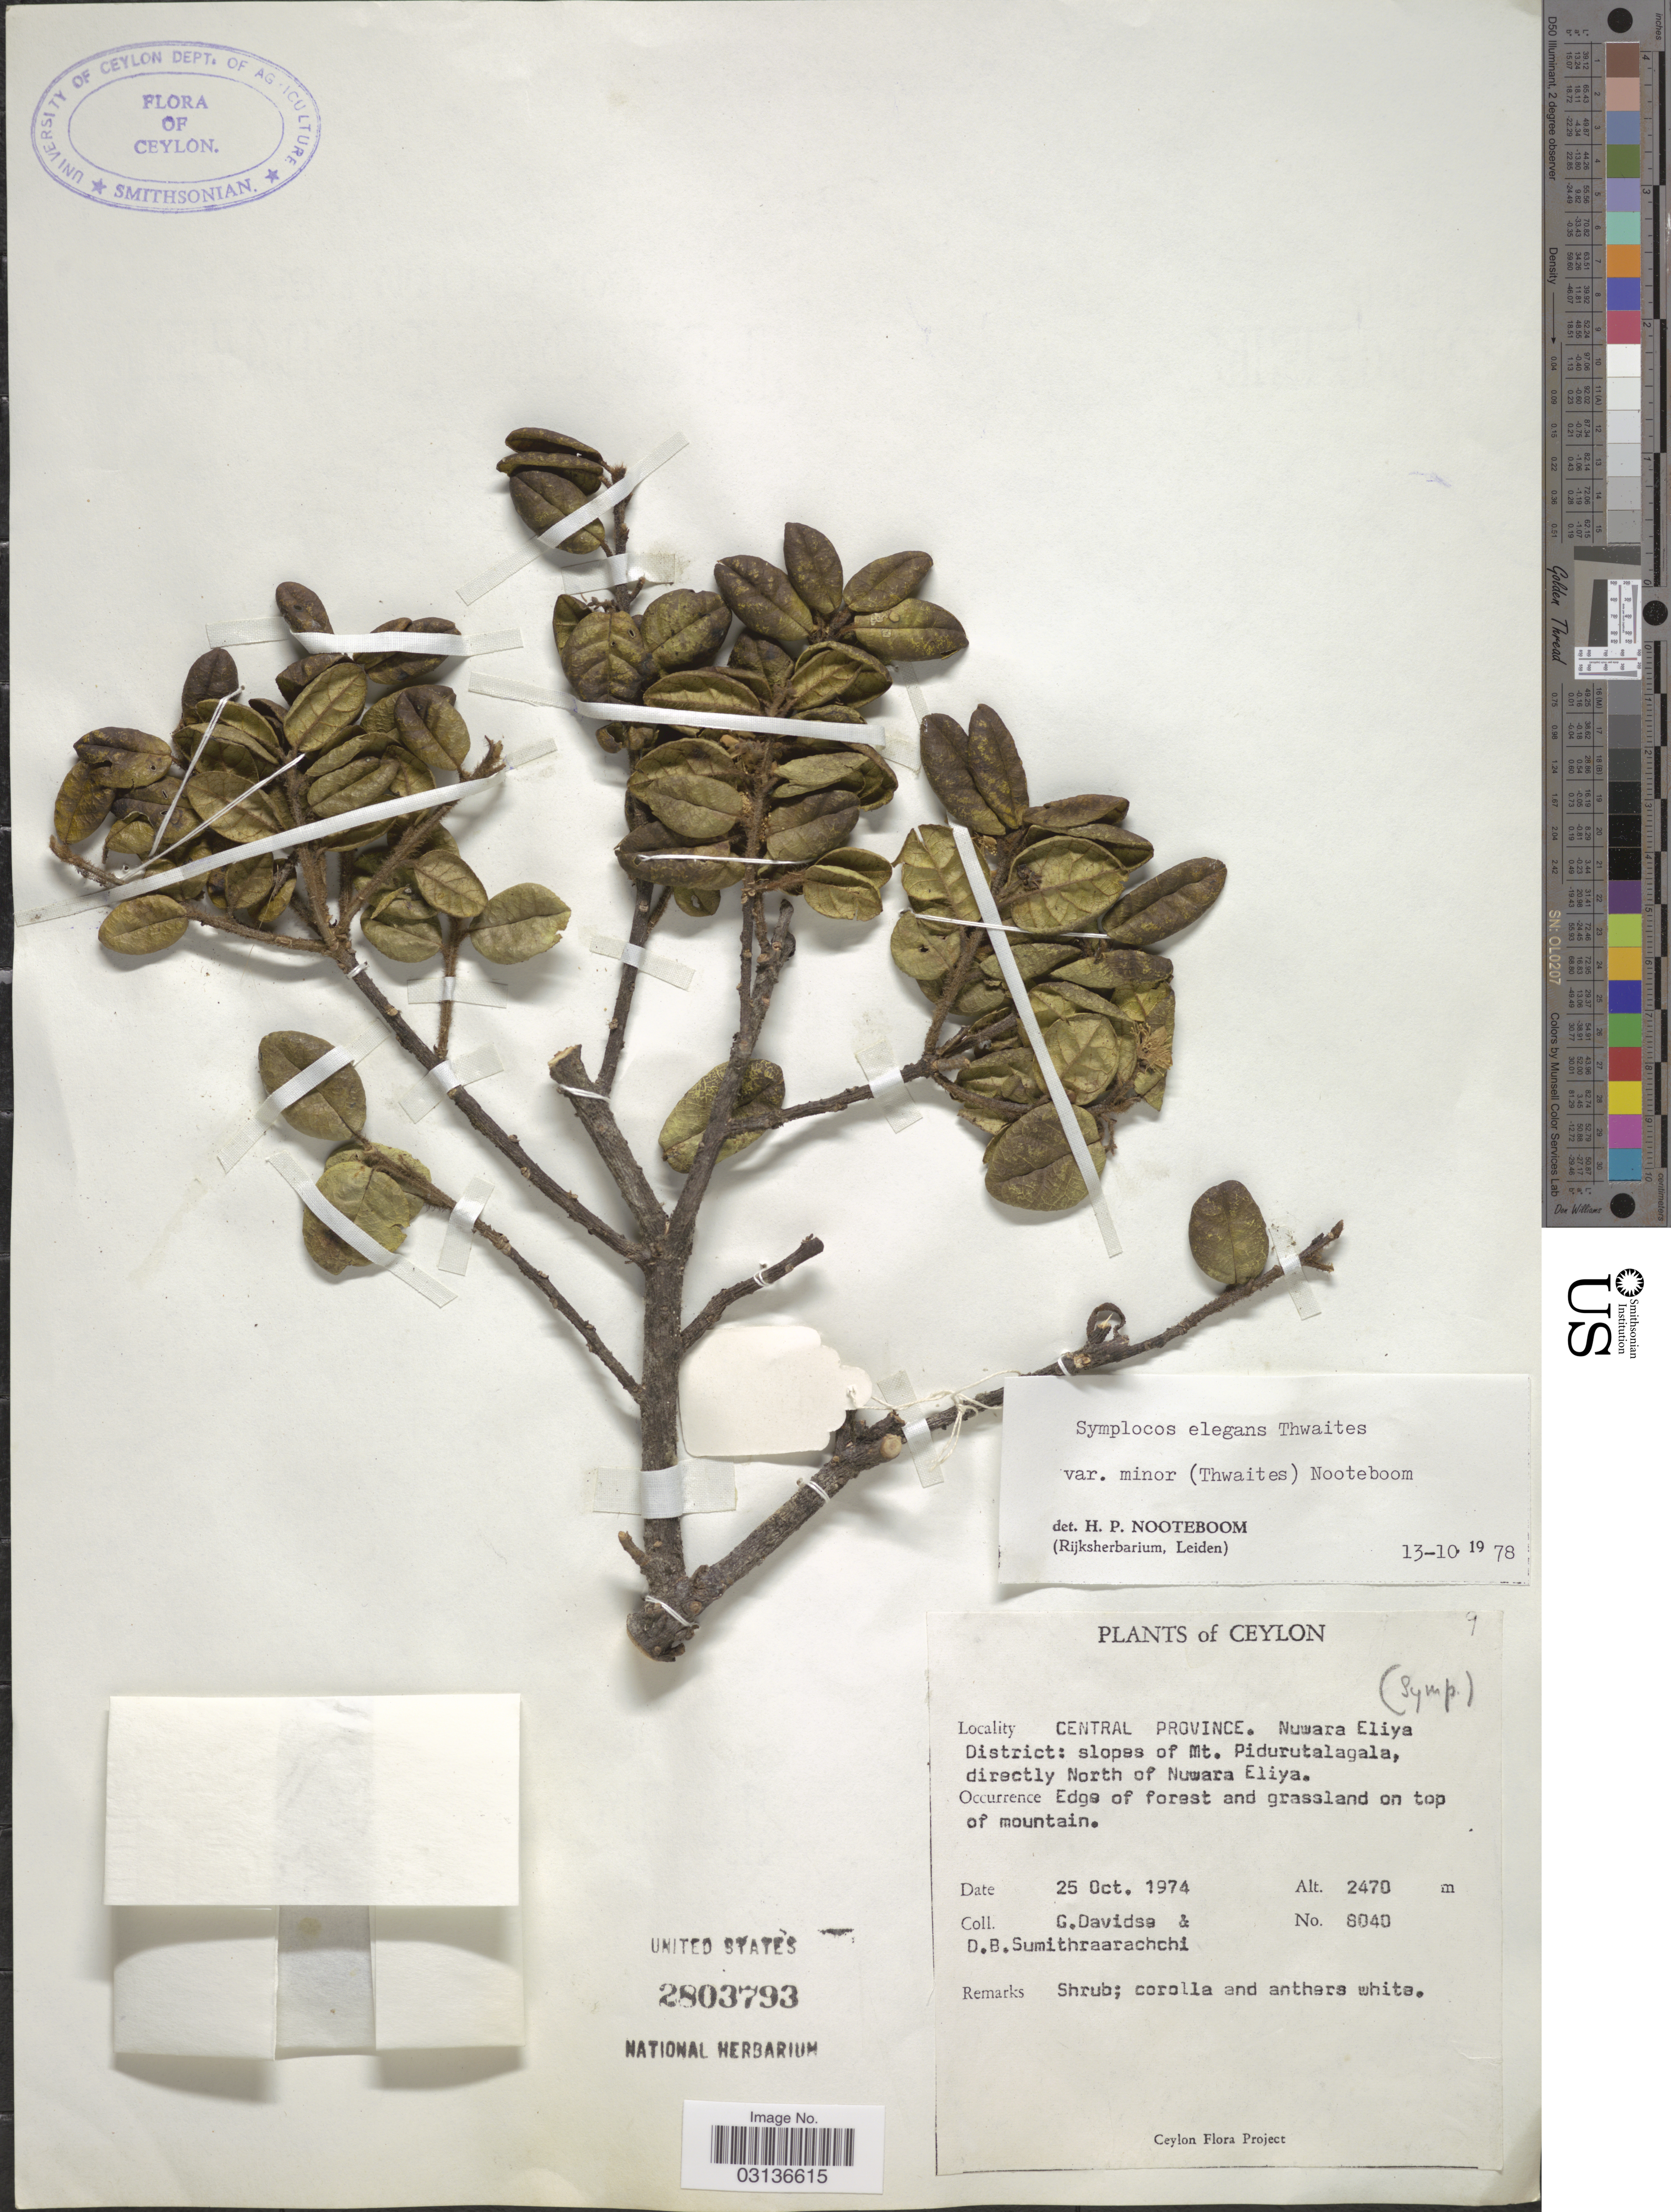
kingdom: Plantae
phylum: Tracheophyta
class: Magnoliopsida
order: Ericales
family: Symplocaceae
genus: Symplocos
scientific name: Symplocos elegans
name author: Thwaites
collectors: G. Davidse & D. B. Sumithraarachchi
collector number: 8040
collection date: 1974-10-25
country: Sri Lanka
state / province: Central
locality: Ceylon. Nuwara Eliya District: slopes of Mt. Pidurutalagala, directly North of Nuwara Eliya.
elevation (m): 2470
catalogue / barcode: US 2803793